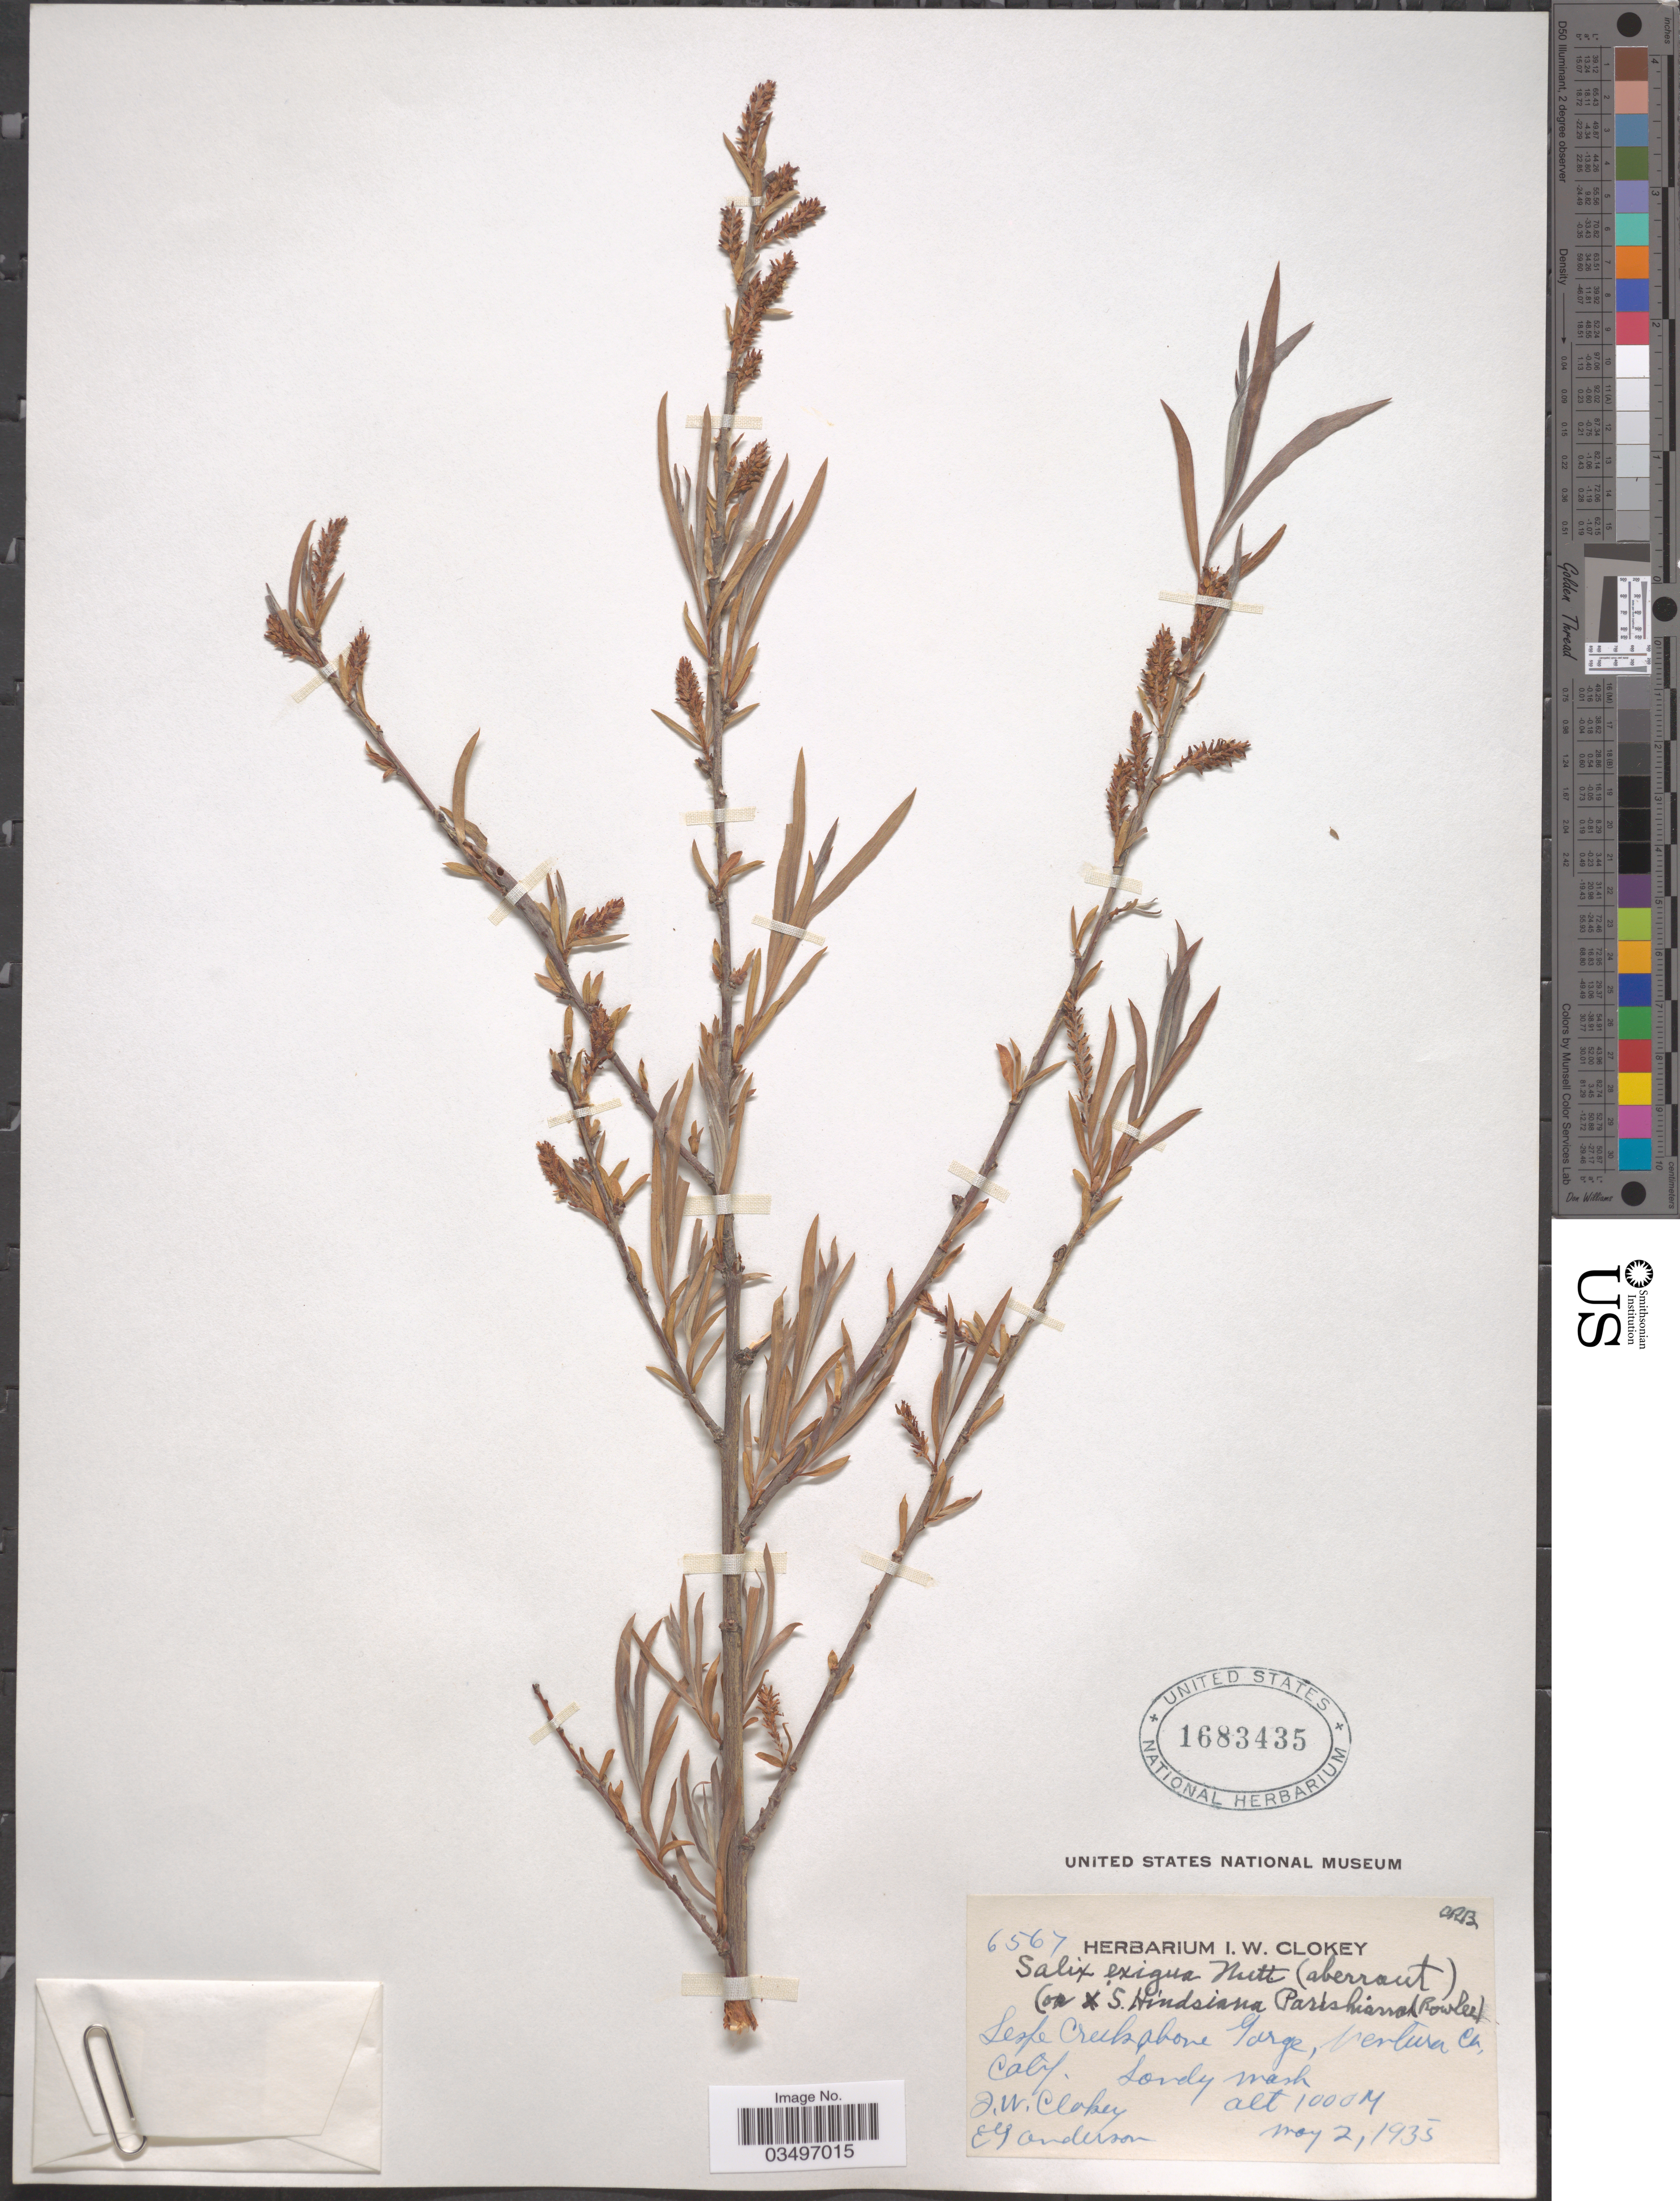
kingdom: Plantae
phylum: Tracheophyta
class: Magnoliopsida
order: Malpighiales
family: Salicaceae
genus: Salix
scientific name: Salix exigua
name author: Nutt.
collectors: I. W. Clokey & E. G. Anderson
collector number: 6567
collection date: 1935-05-02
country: United States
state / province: California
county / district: Ventura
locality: Sespe Creek, above Gorge, Ventura Co.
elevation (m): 1000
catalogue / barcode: US 1683435